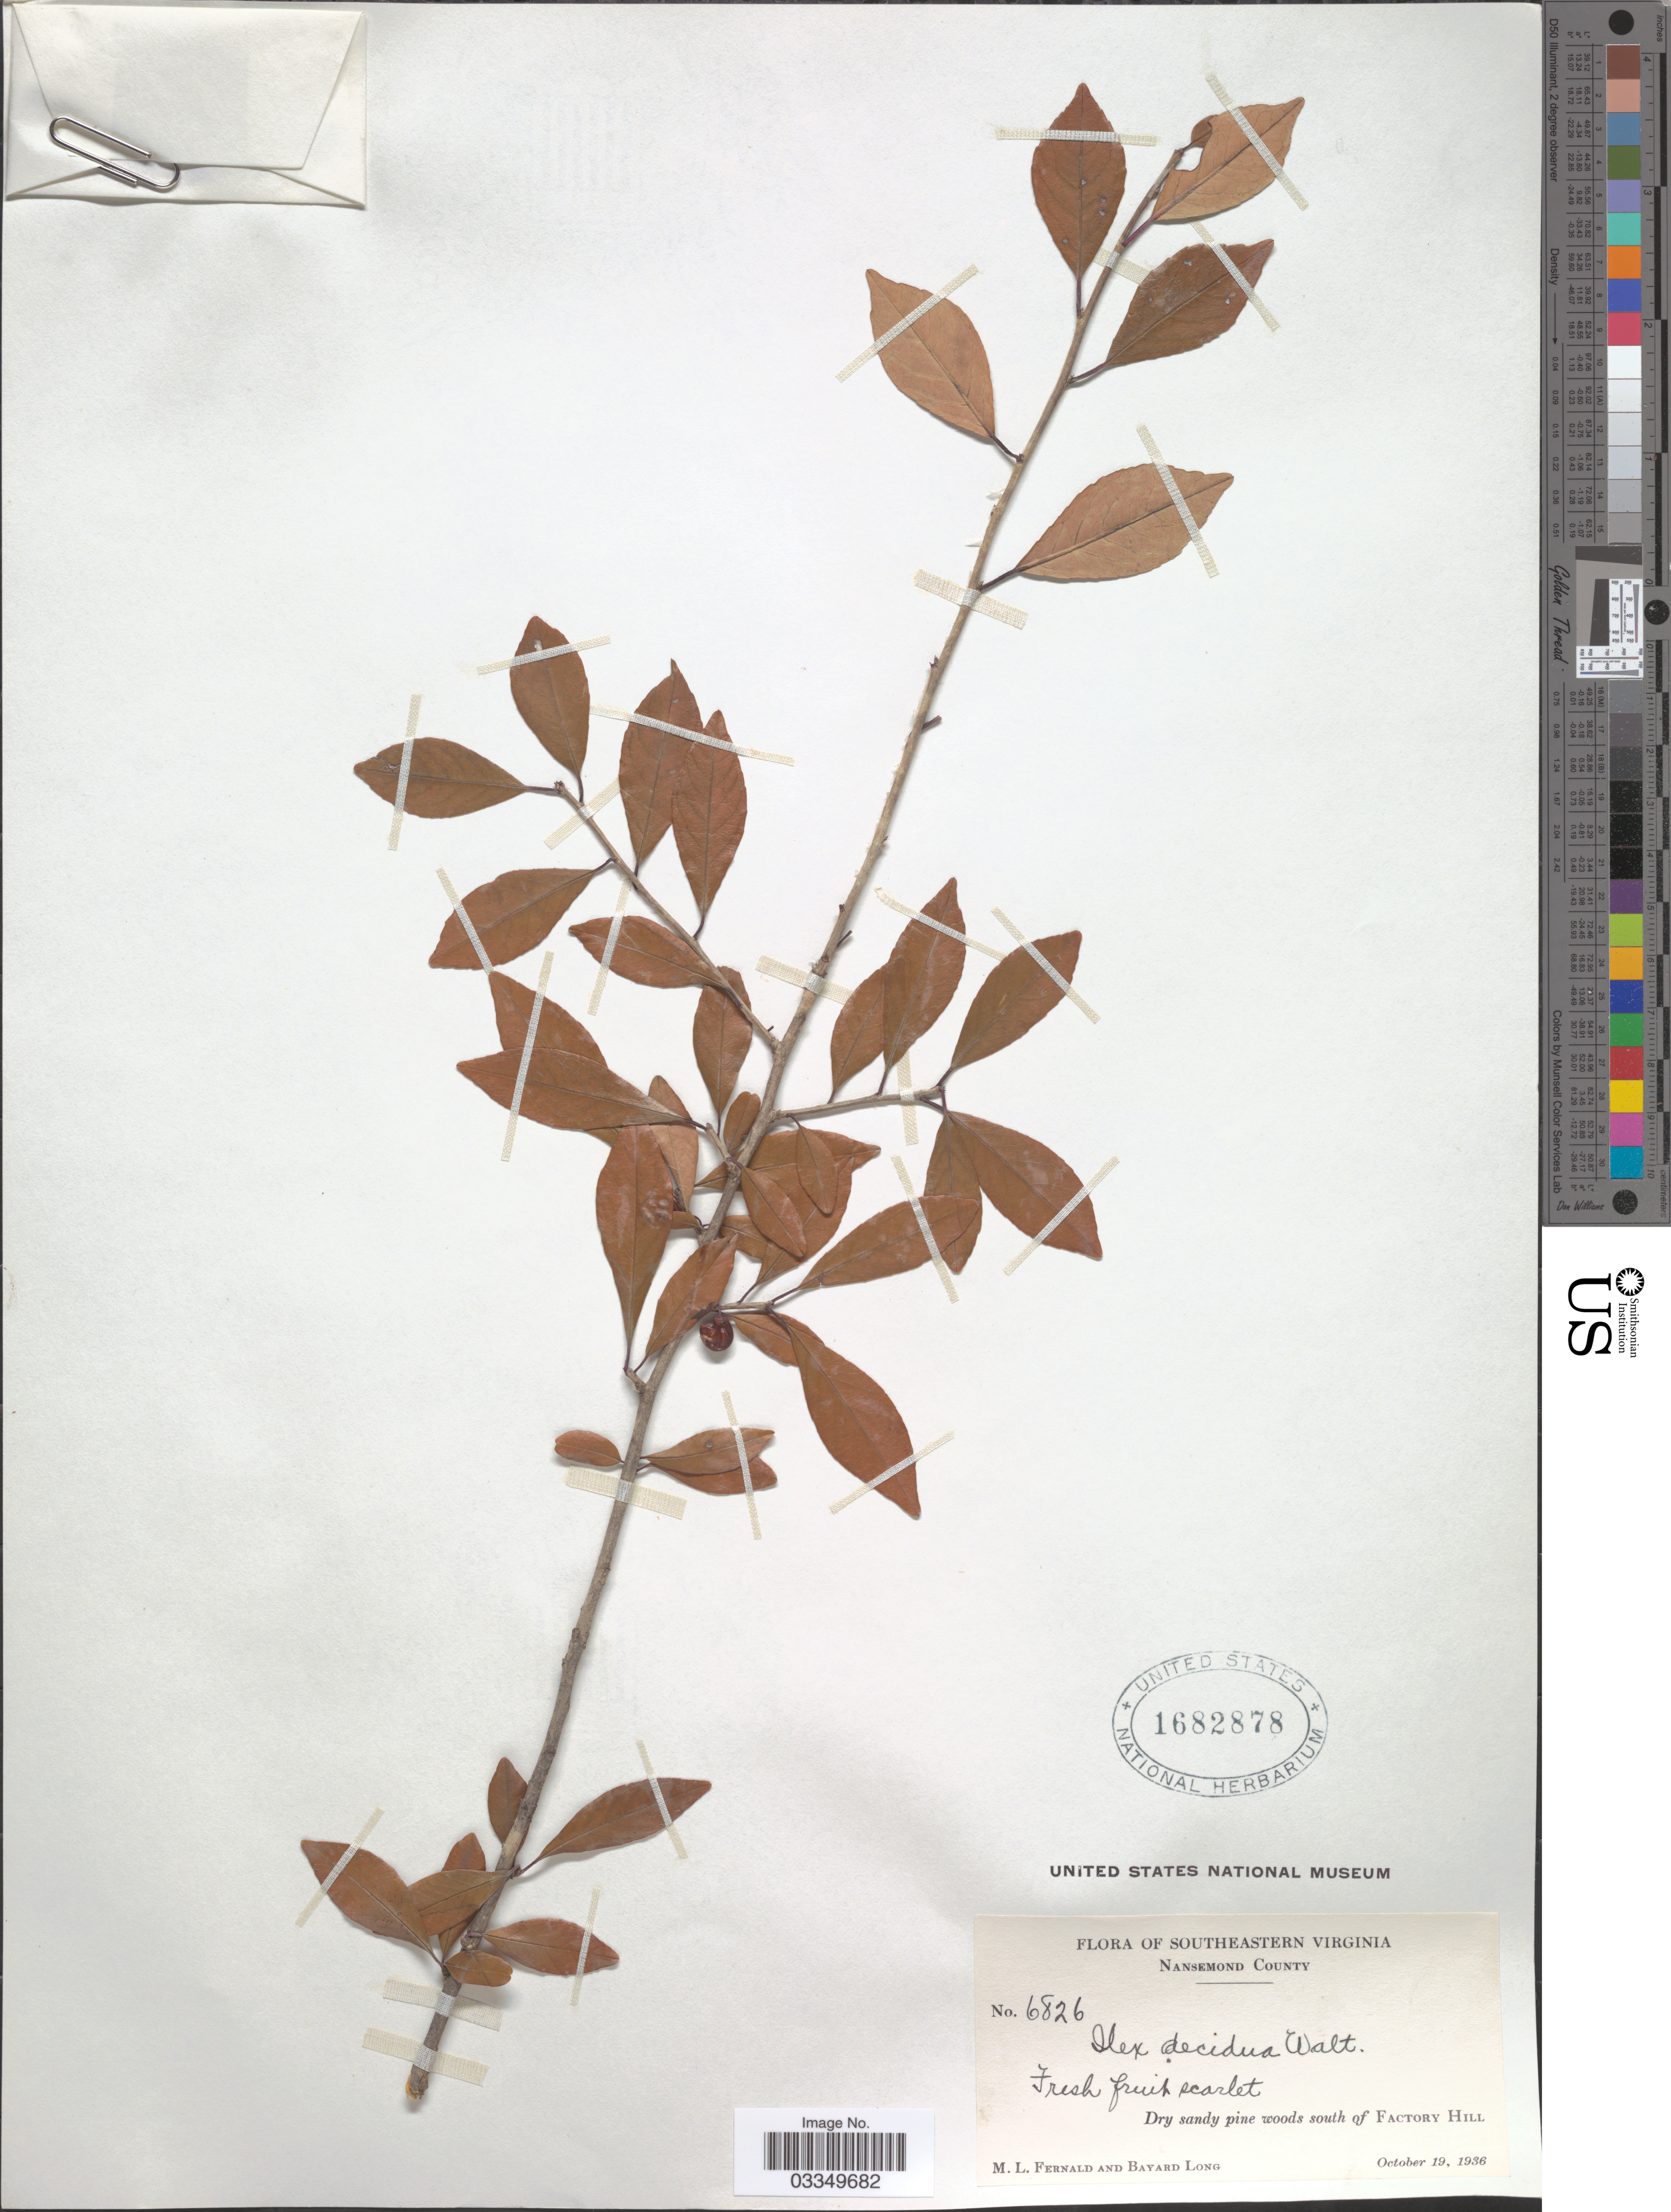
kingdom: Plantae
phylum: Tracheophyta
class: Magnoliopsida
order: Aquifoliales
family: Aquifoliaceae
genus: Ilex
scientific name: Ilex decidua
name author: Walter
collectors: M. L. Fernald & B. Long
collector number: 6826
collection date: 1936-10-19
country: United States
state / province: Virginia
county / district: City of Suffolk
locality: Southeastern Virginia. Nansemond County. South of Factory Hill.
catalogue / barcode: US 1682878